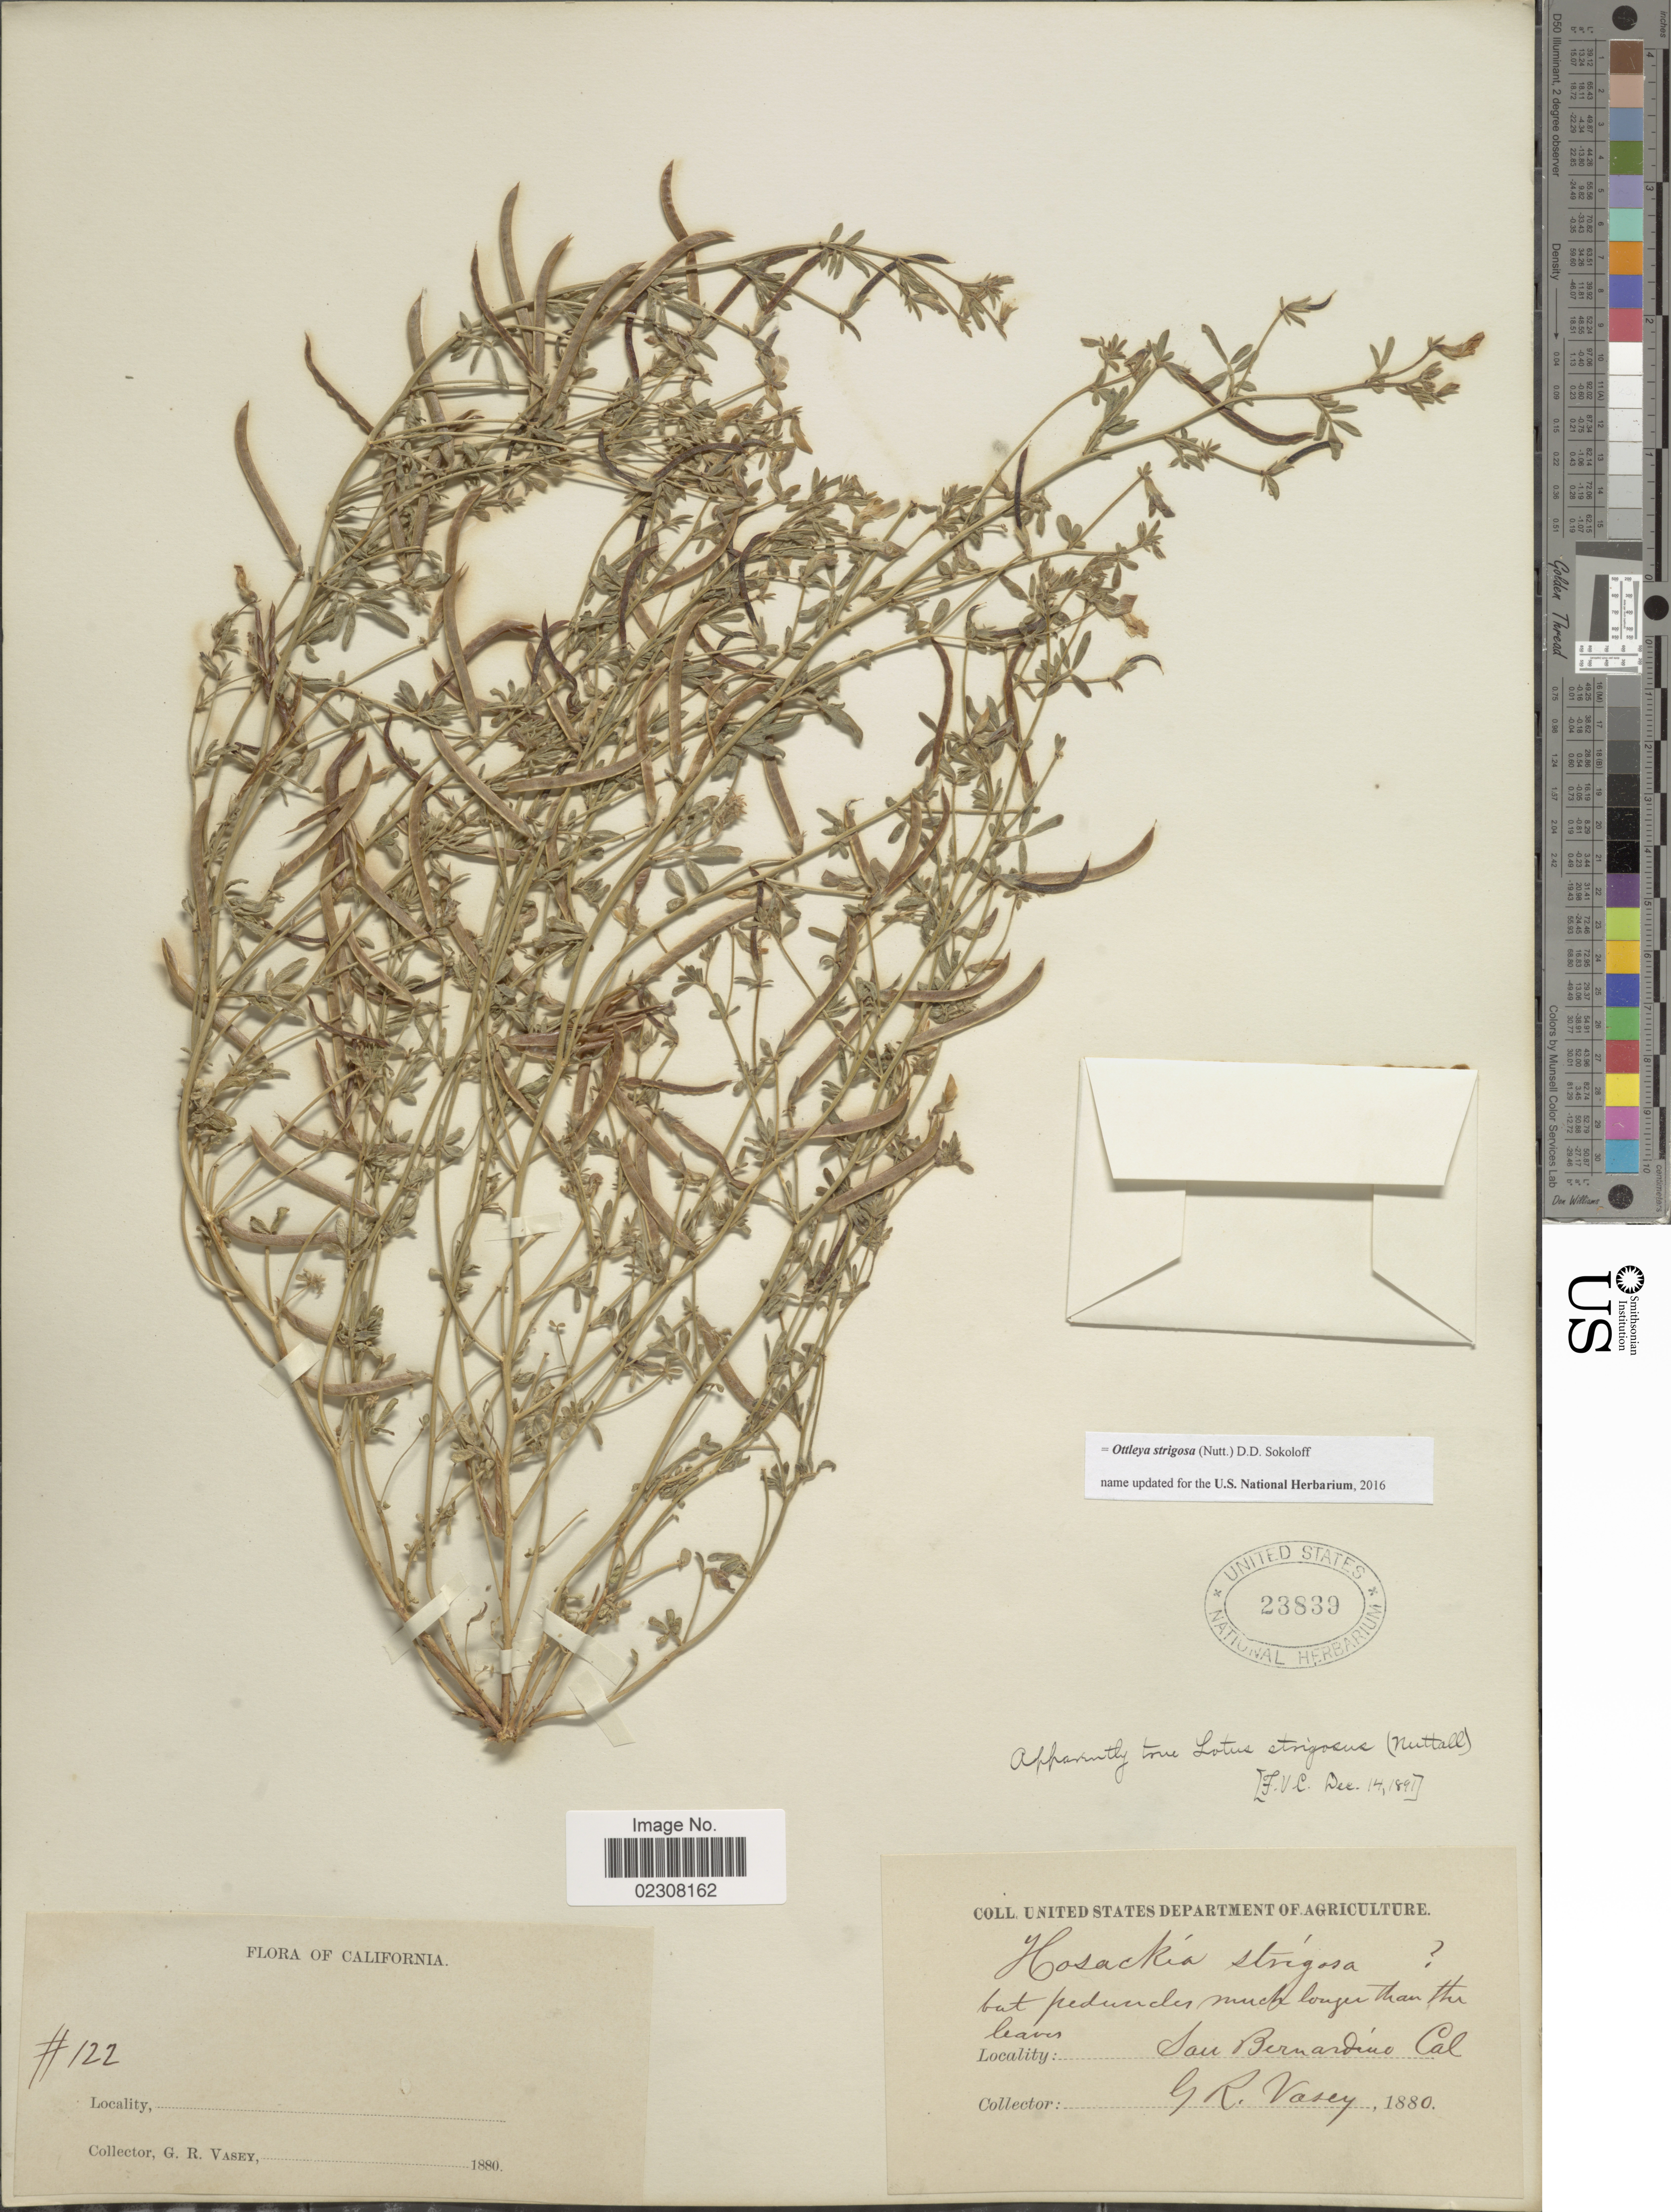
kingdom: Plantae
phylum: Tracheophyta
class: Magnoliopsida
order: Fabales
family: Fabaceae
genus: Ottleya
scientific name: Ottleya strigosa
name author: (Nutt.) D.D. Sokoloff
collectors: G. R. Vasey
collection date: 1880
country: United States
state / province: California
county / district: San Bernardino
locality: San Bernardino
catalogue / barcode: US 23839